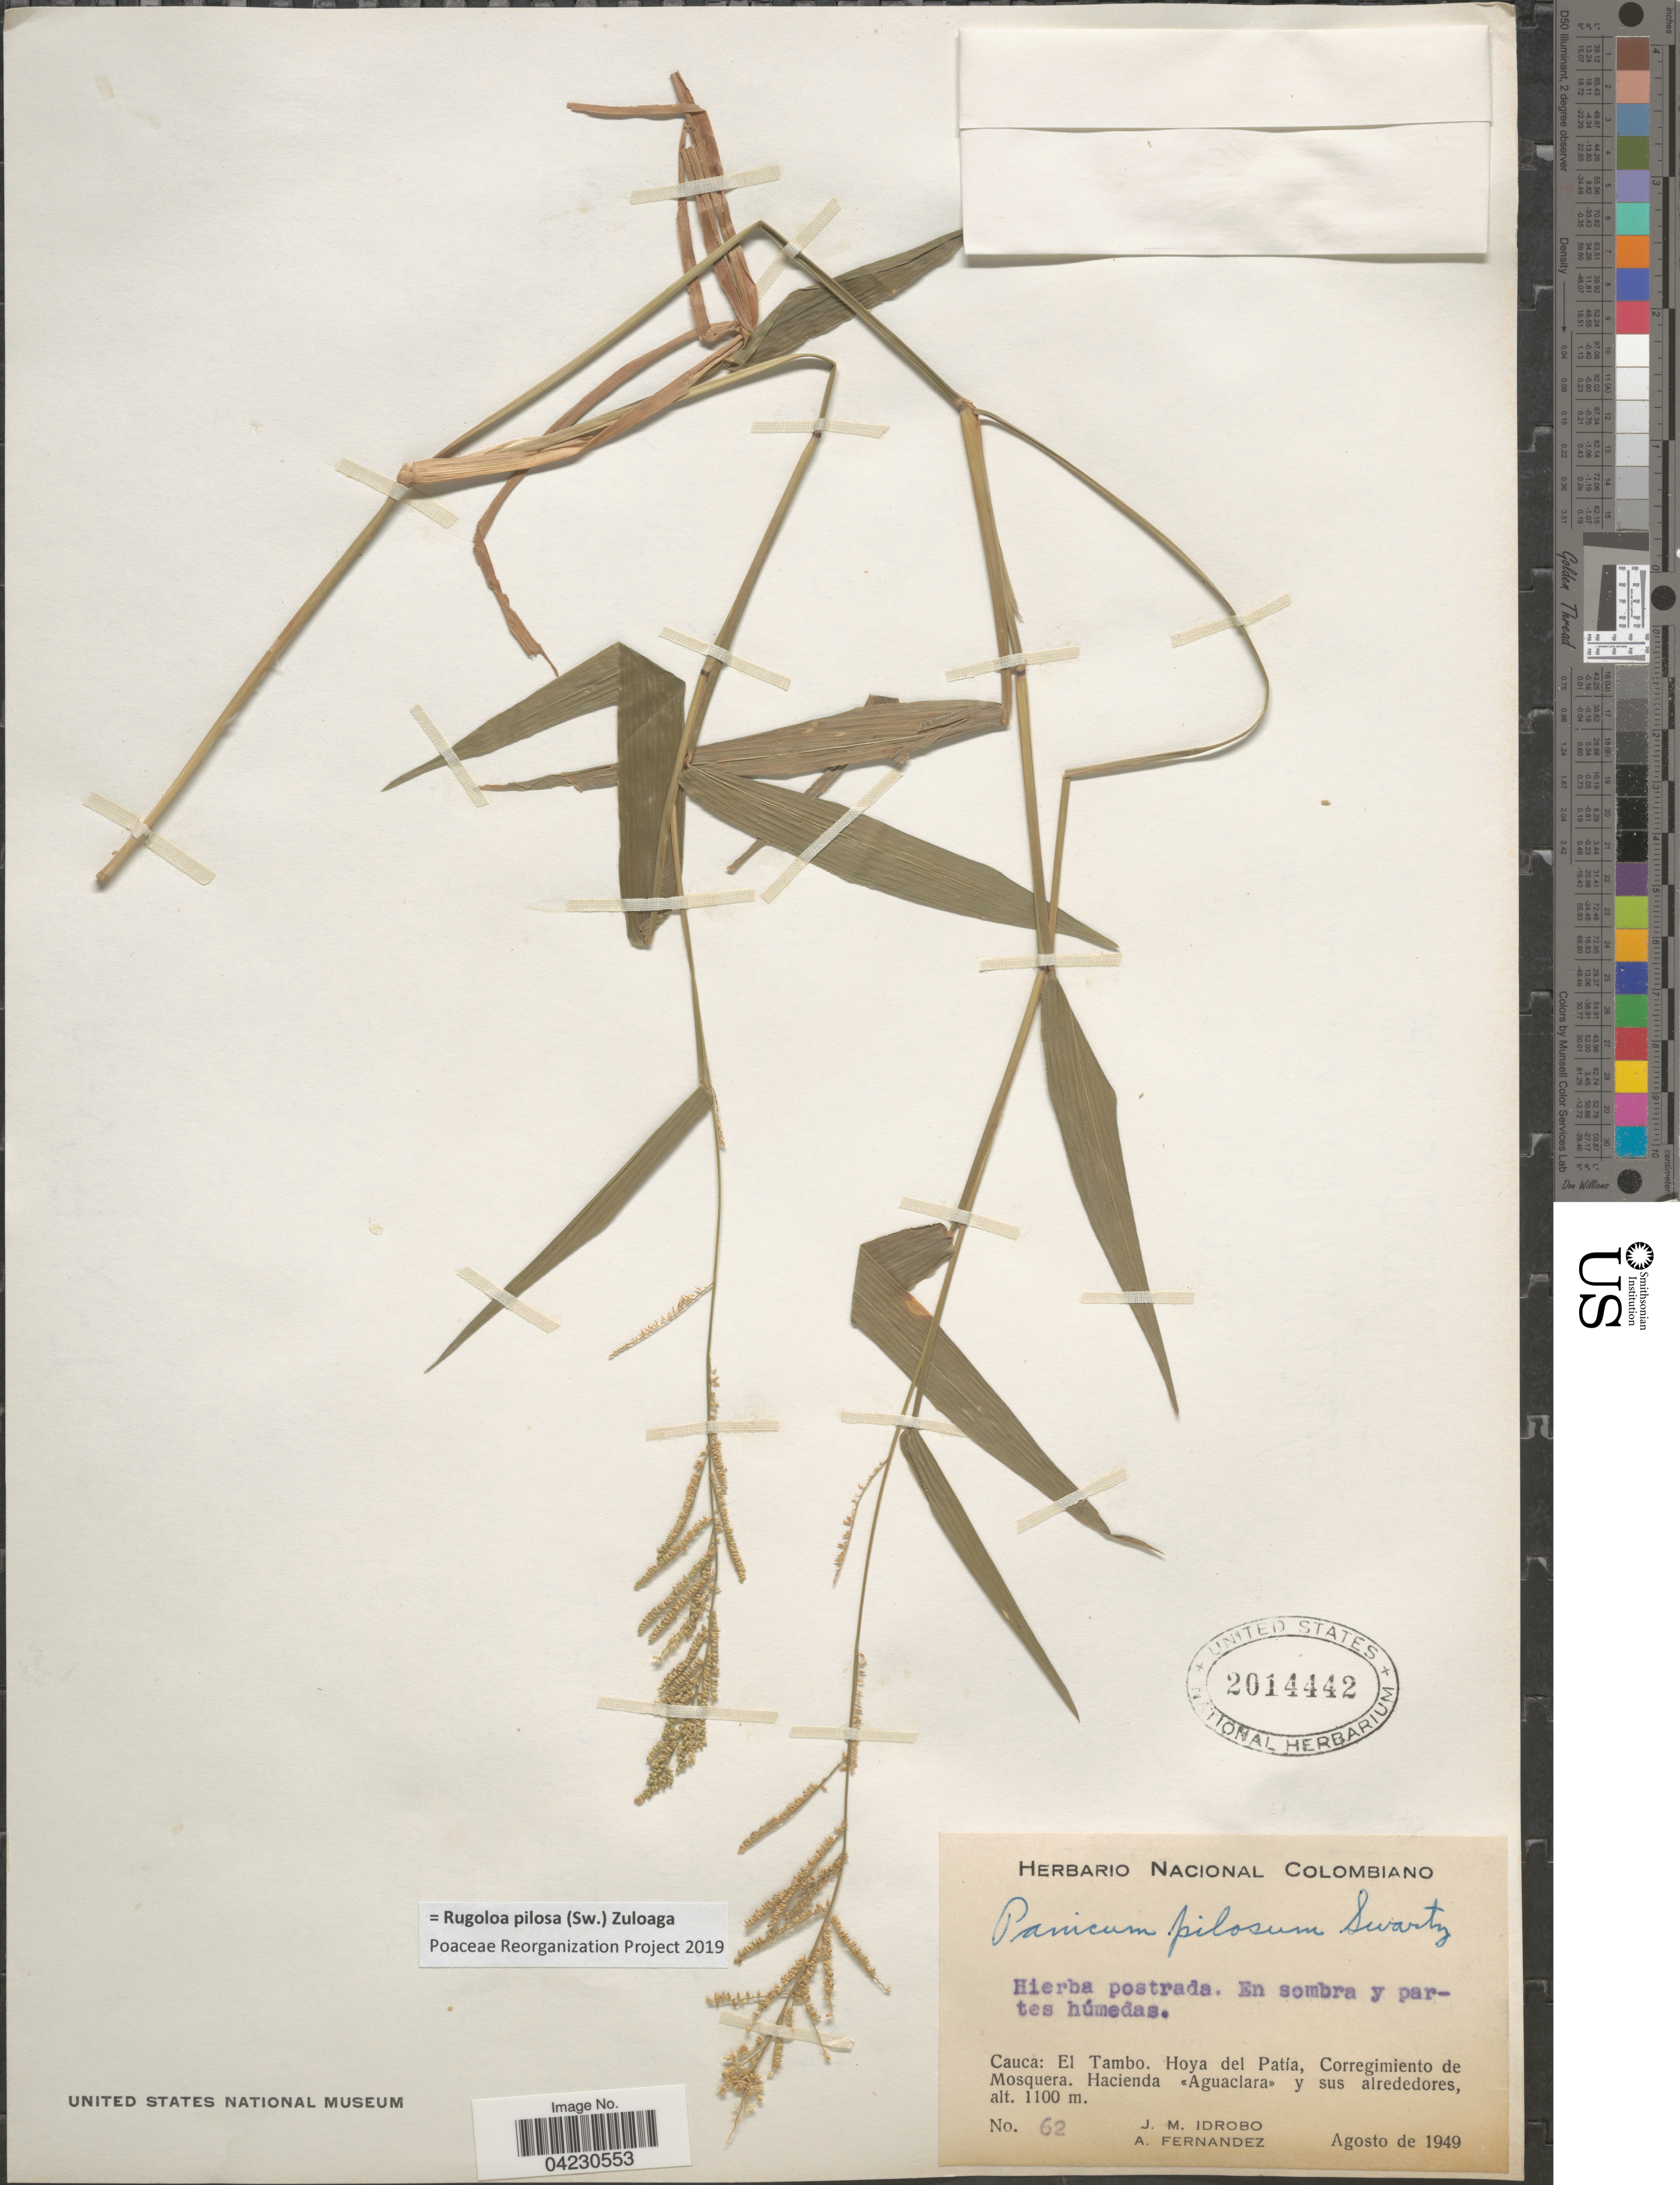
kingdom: Plantae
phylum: Tracheophyta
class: Liliopsida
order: Poales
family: Poaceae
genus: Rugoloa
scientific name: Rugoloa pilosa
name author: (Sw.) Zuloaga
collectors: J. M. Idrobo & A. Fernandez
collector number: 62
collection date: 1949-08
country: Colombia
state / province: Cauca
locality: El Tambo. Hoya del Patía, Corregimiento de Mosquera. Hacienda «Aguaclara» y sus alrededores.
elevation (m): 1100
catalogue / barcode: US 2014442